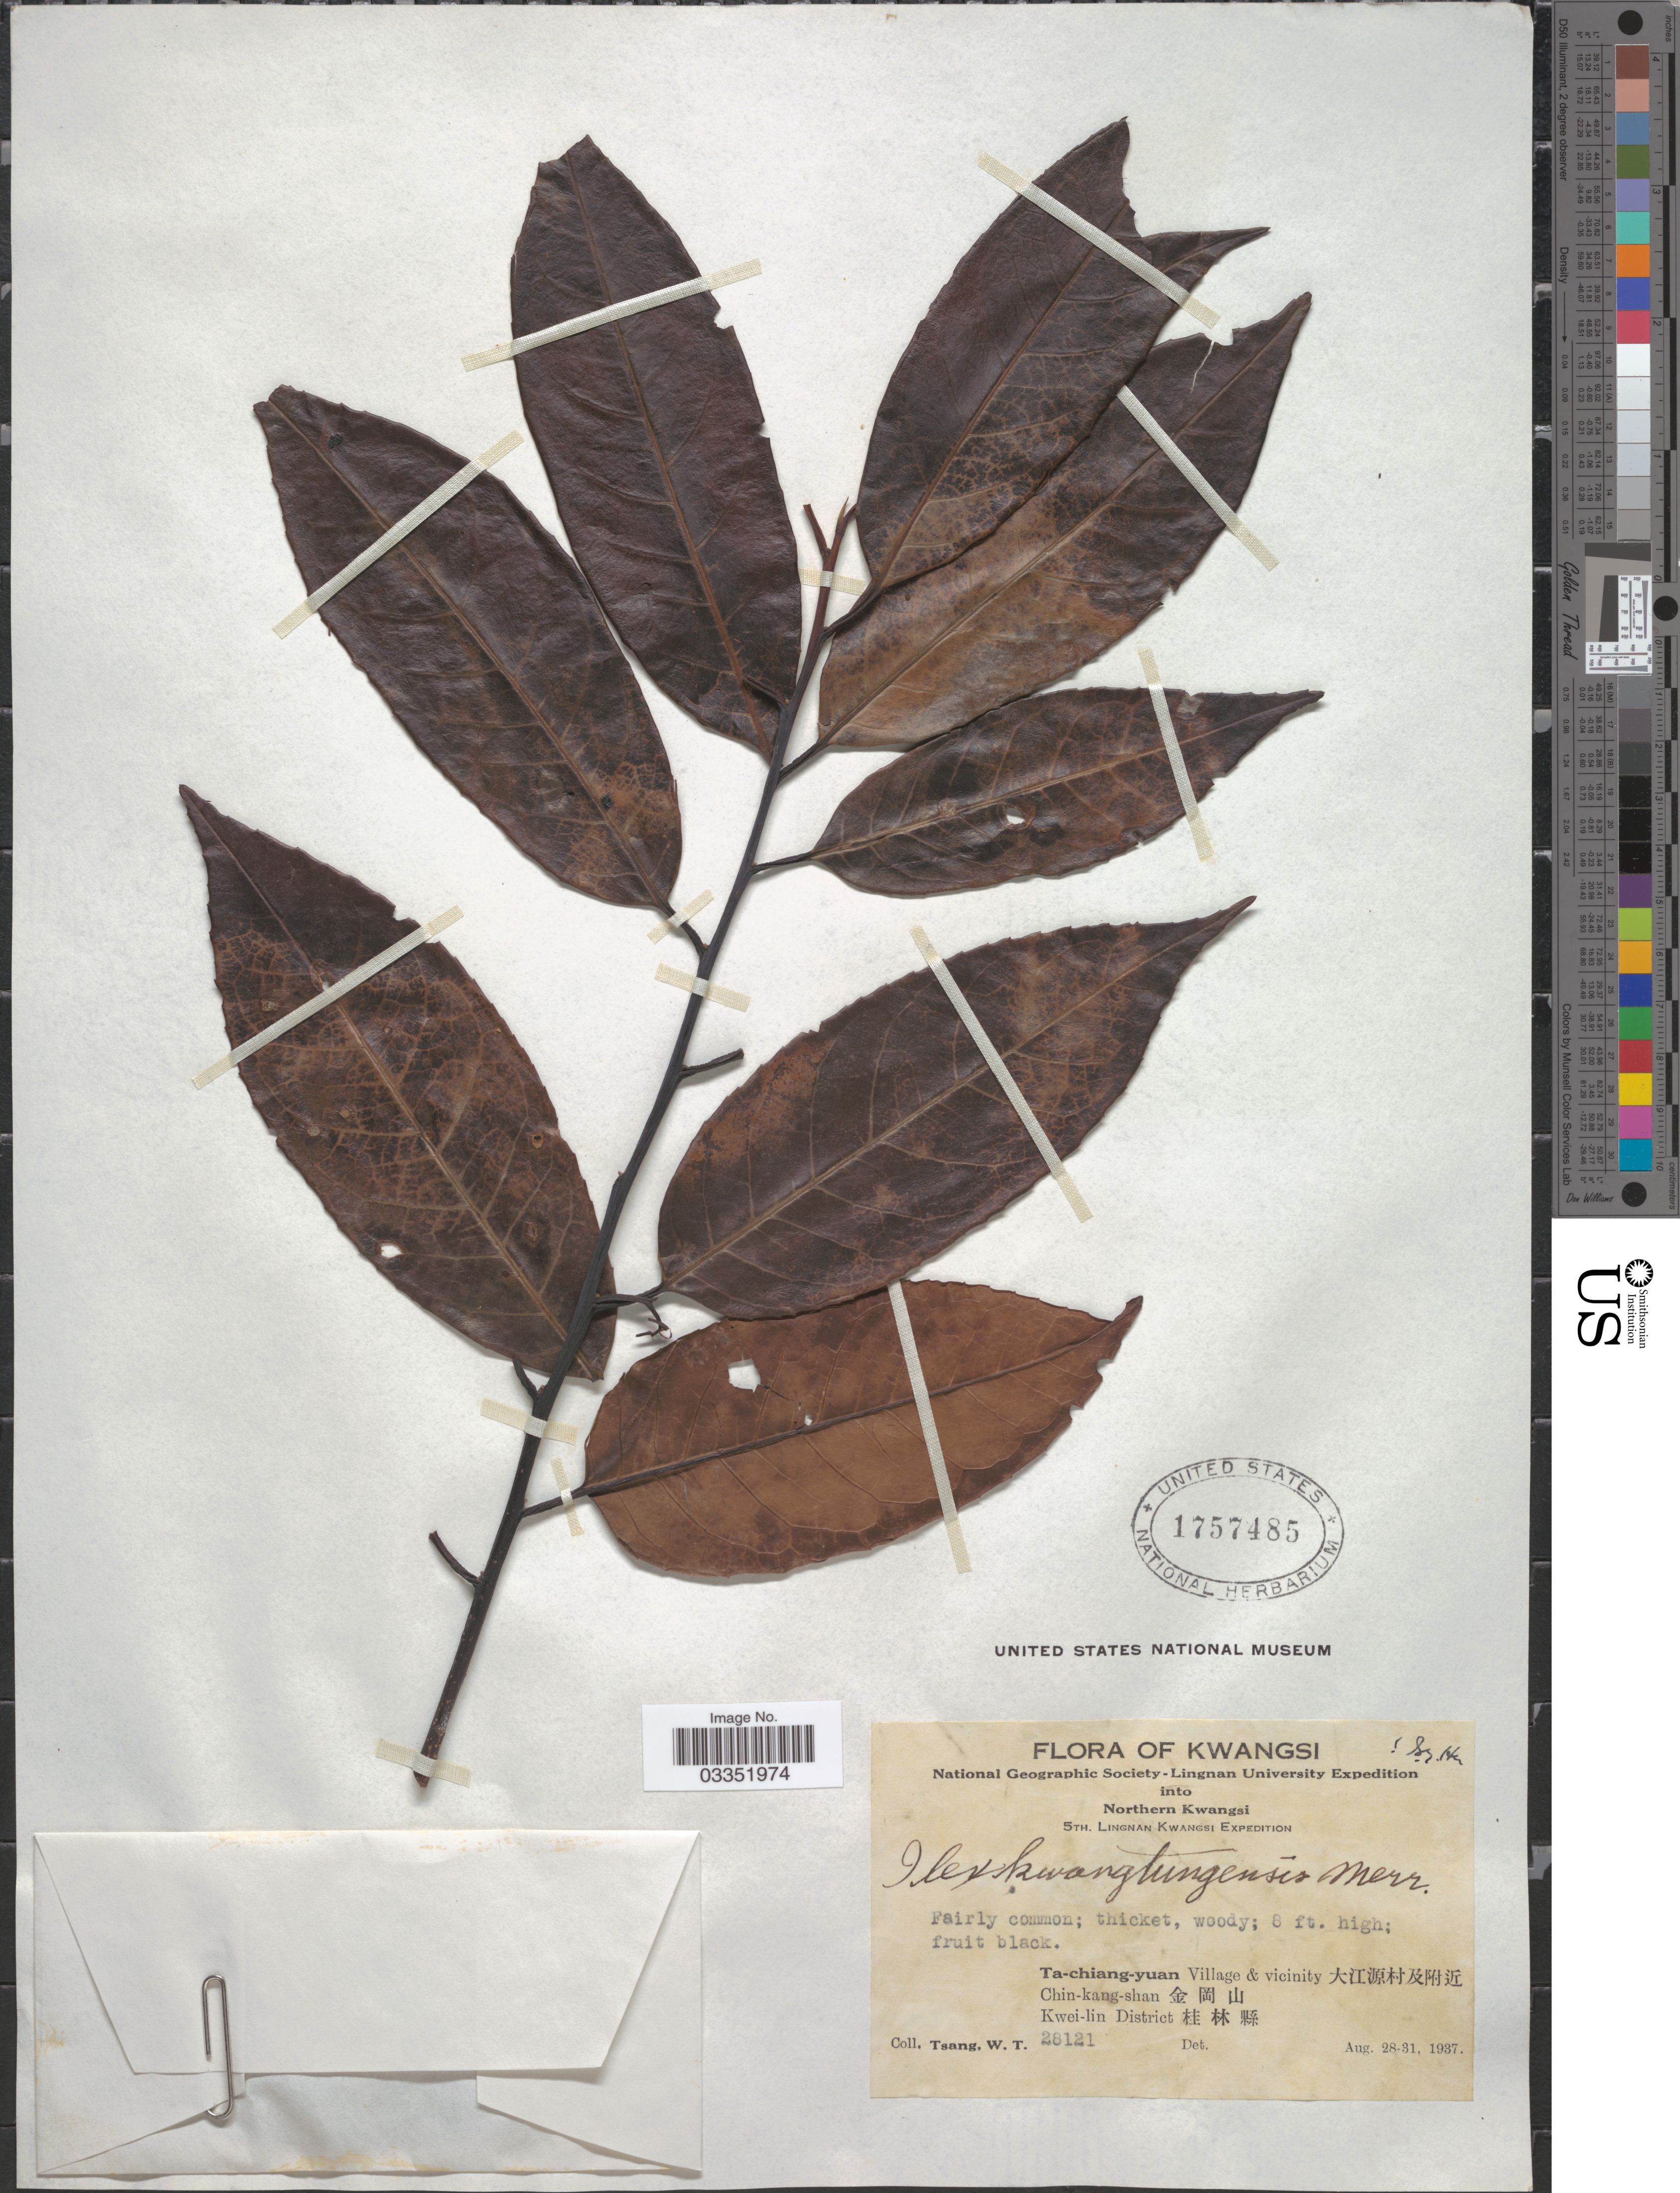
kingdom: Plantae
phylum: Tracheophyta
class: Magnoliopsida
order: Aquifoliales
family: Aquifoliaceae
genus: Ilex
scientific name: Ilex kwangtungensis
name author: Merr.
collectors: W. T. Tsang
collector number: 28121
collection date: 1937-08-28/1937-08-31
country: China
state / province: Guangxi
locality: Kwangsi. Ta-chiang-yuan Village & vicinity X, Chin-kang-shan X, Kwei-lin District X.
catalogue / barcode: US 1757485